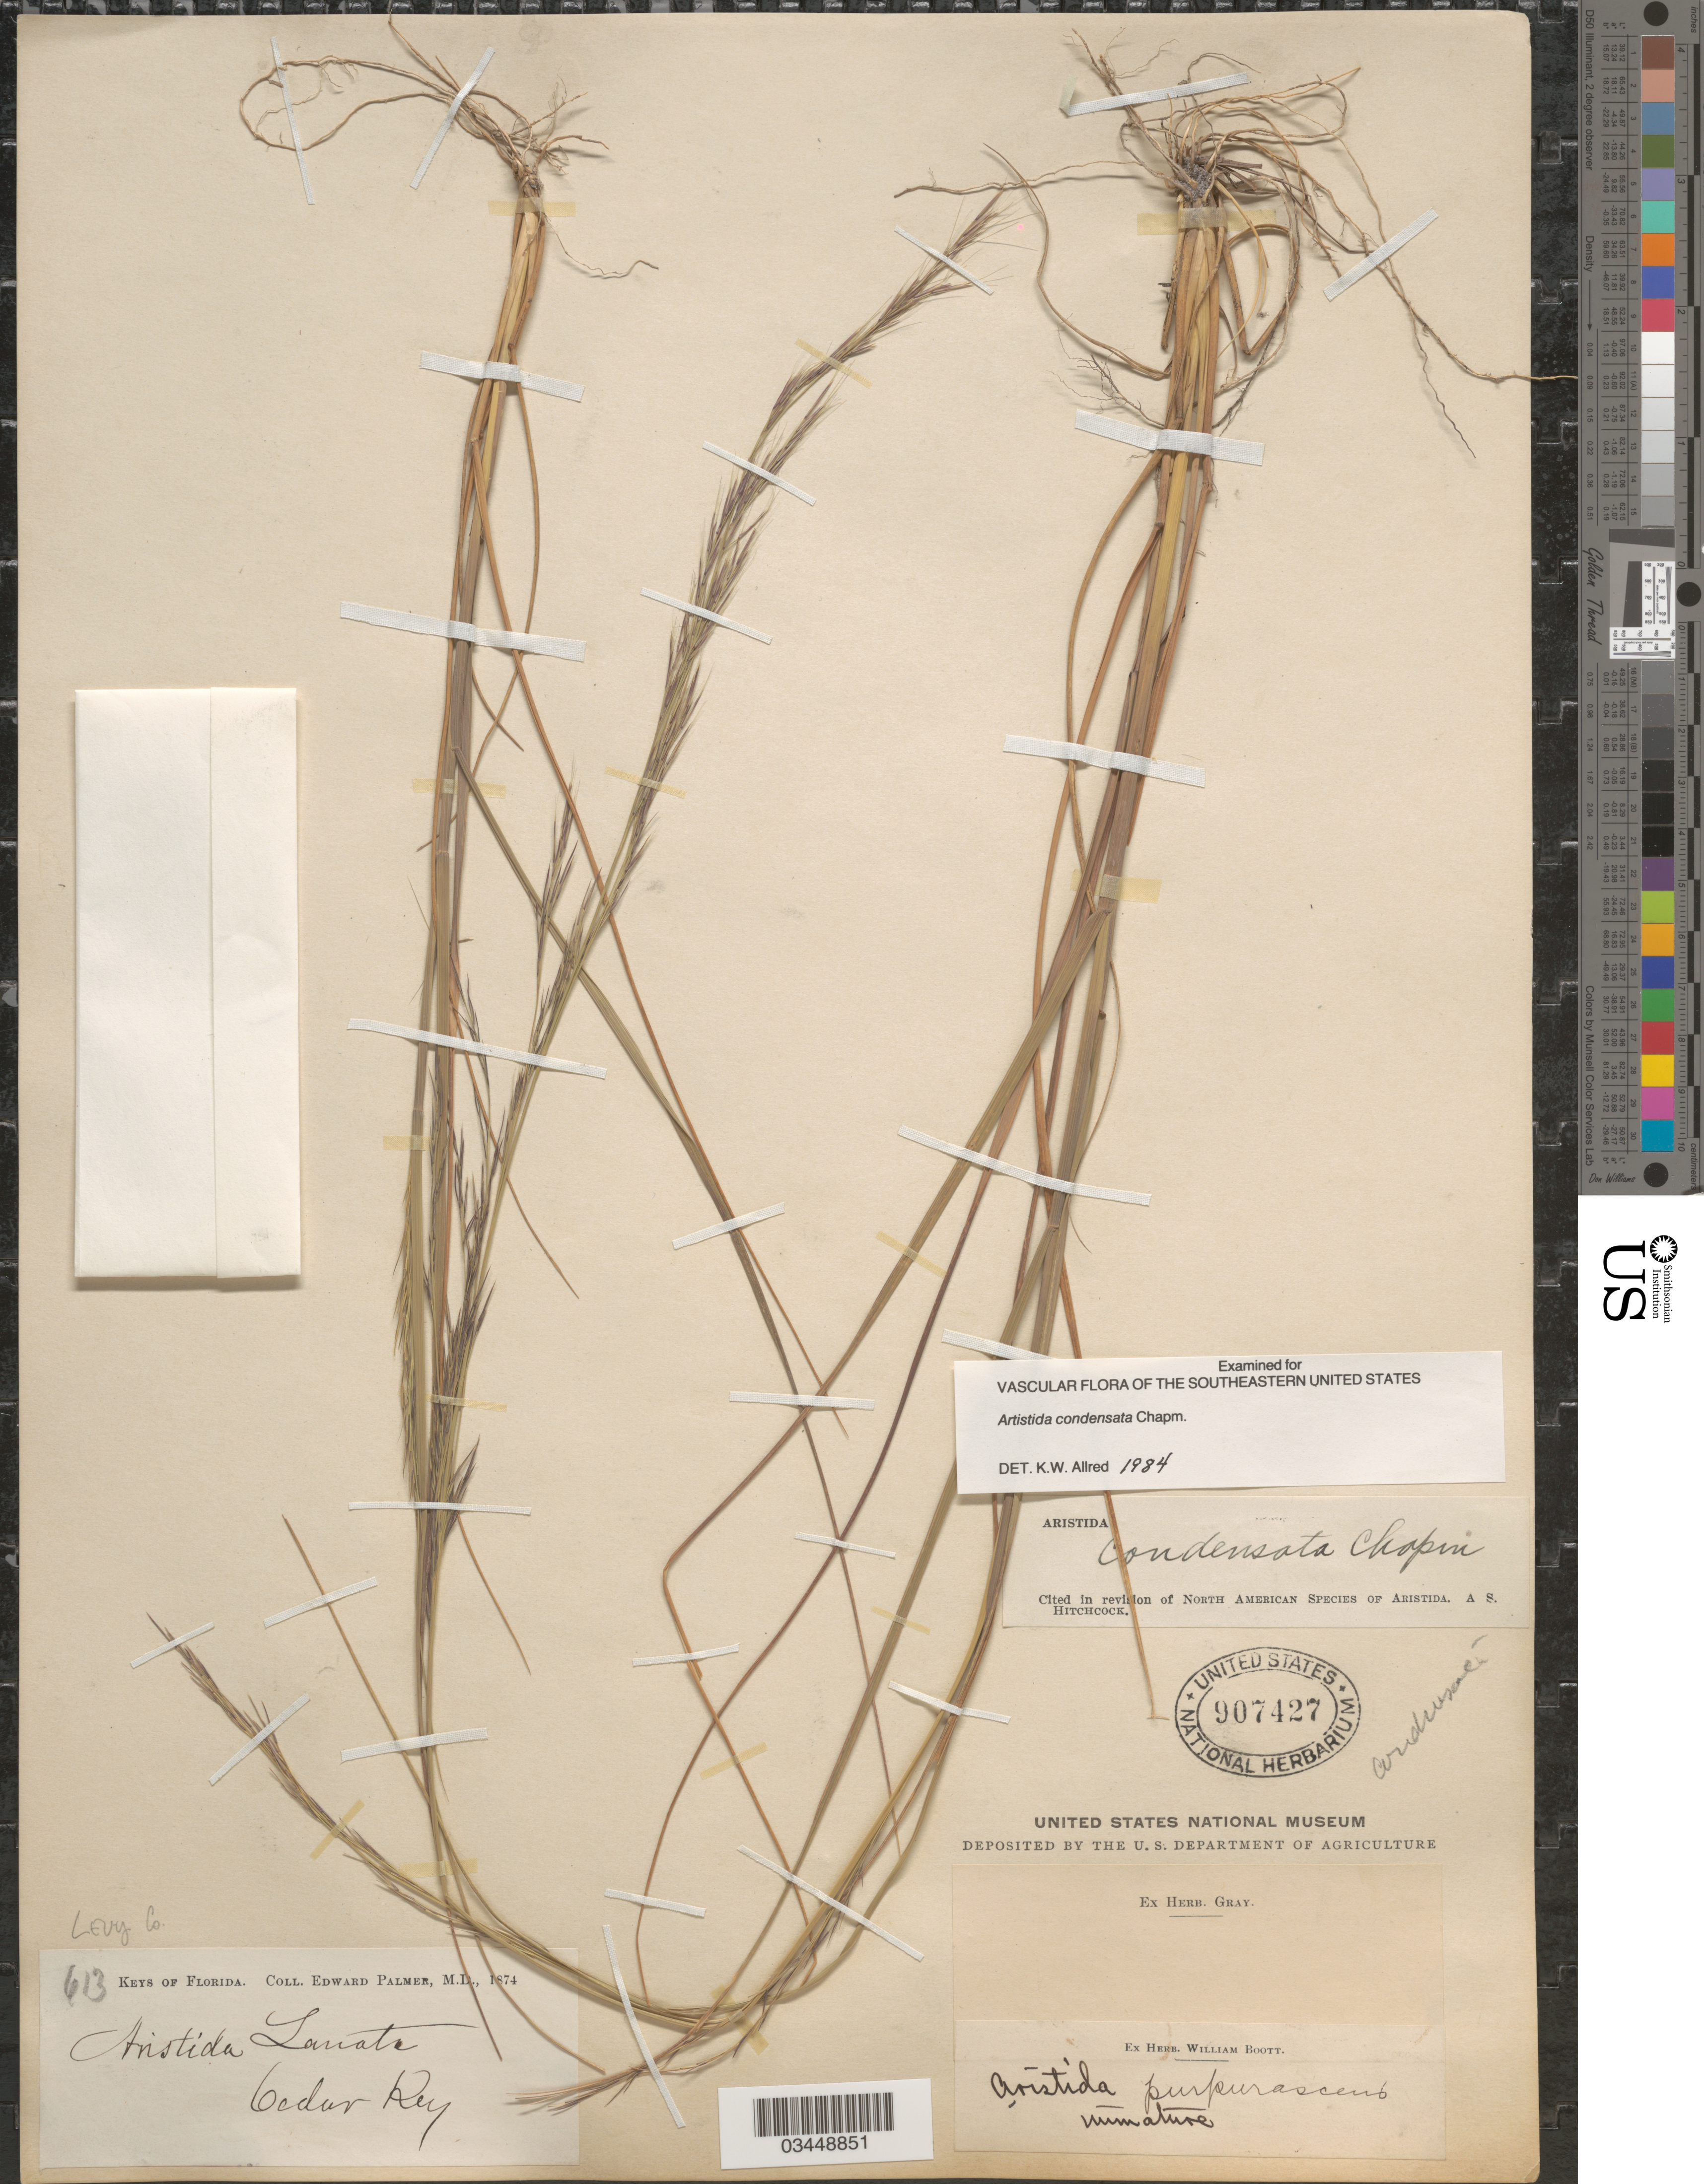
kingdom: Plantae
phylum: Tracheophyta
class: Liliopsida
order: Poales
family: Poaceae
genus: Aristida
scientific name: Aristida condensata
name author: Chapm.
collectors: E. Palmer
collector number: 613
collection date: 1874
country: United States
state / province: Florida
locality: Levy Co. Keys of Florida. Cedar Key.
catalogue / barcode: US 907427